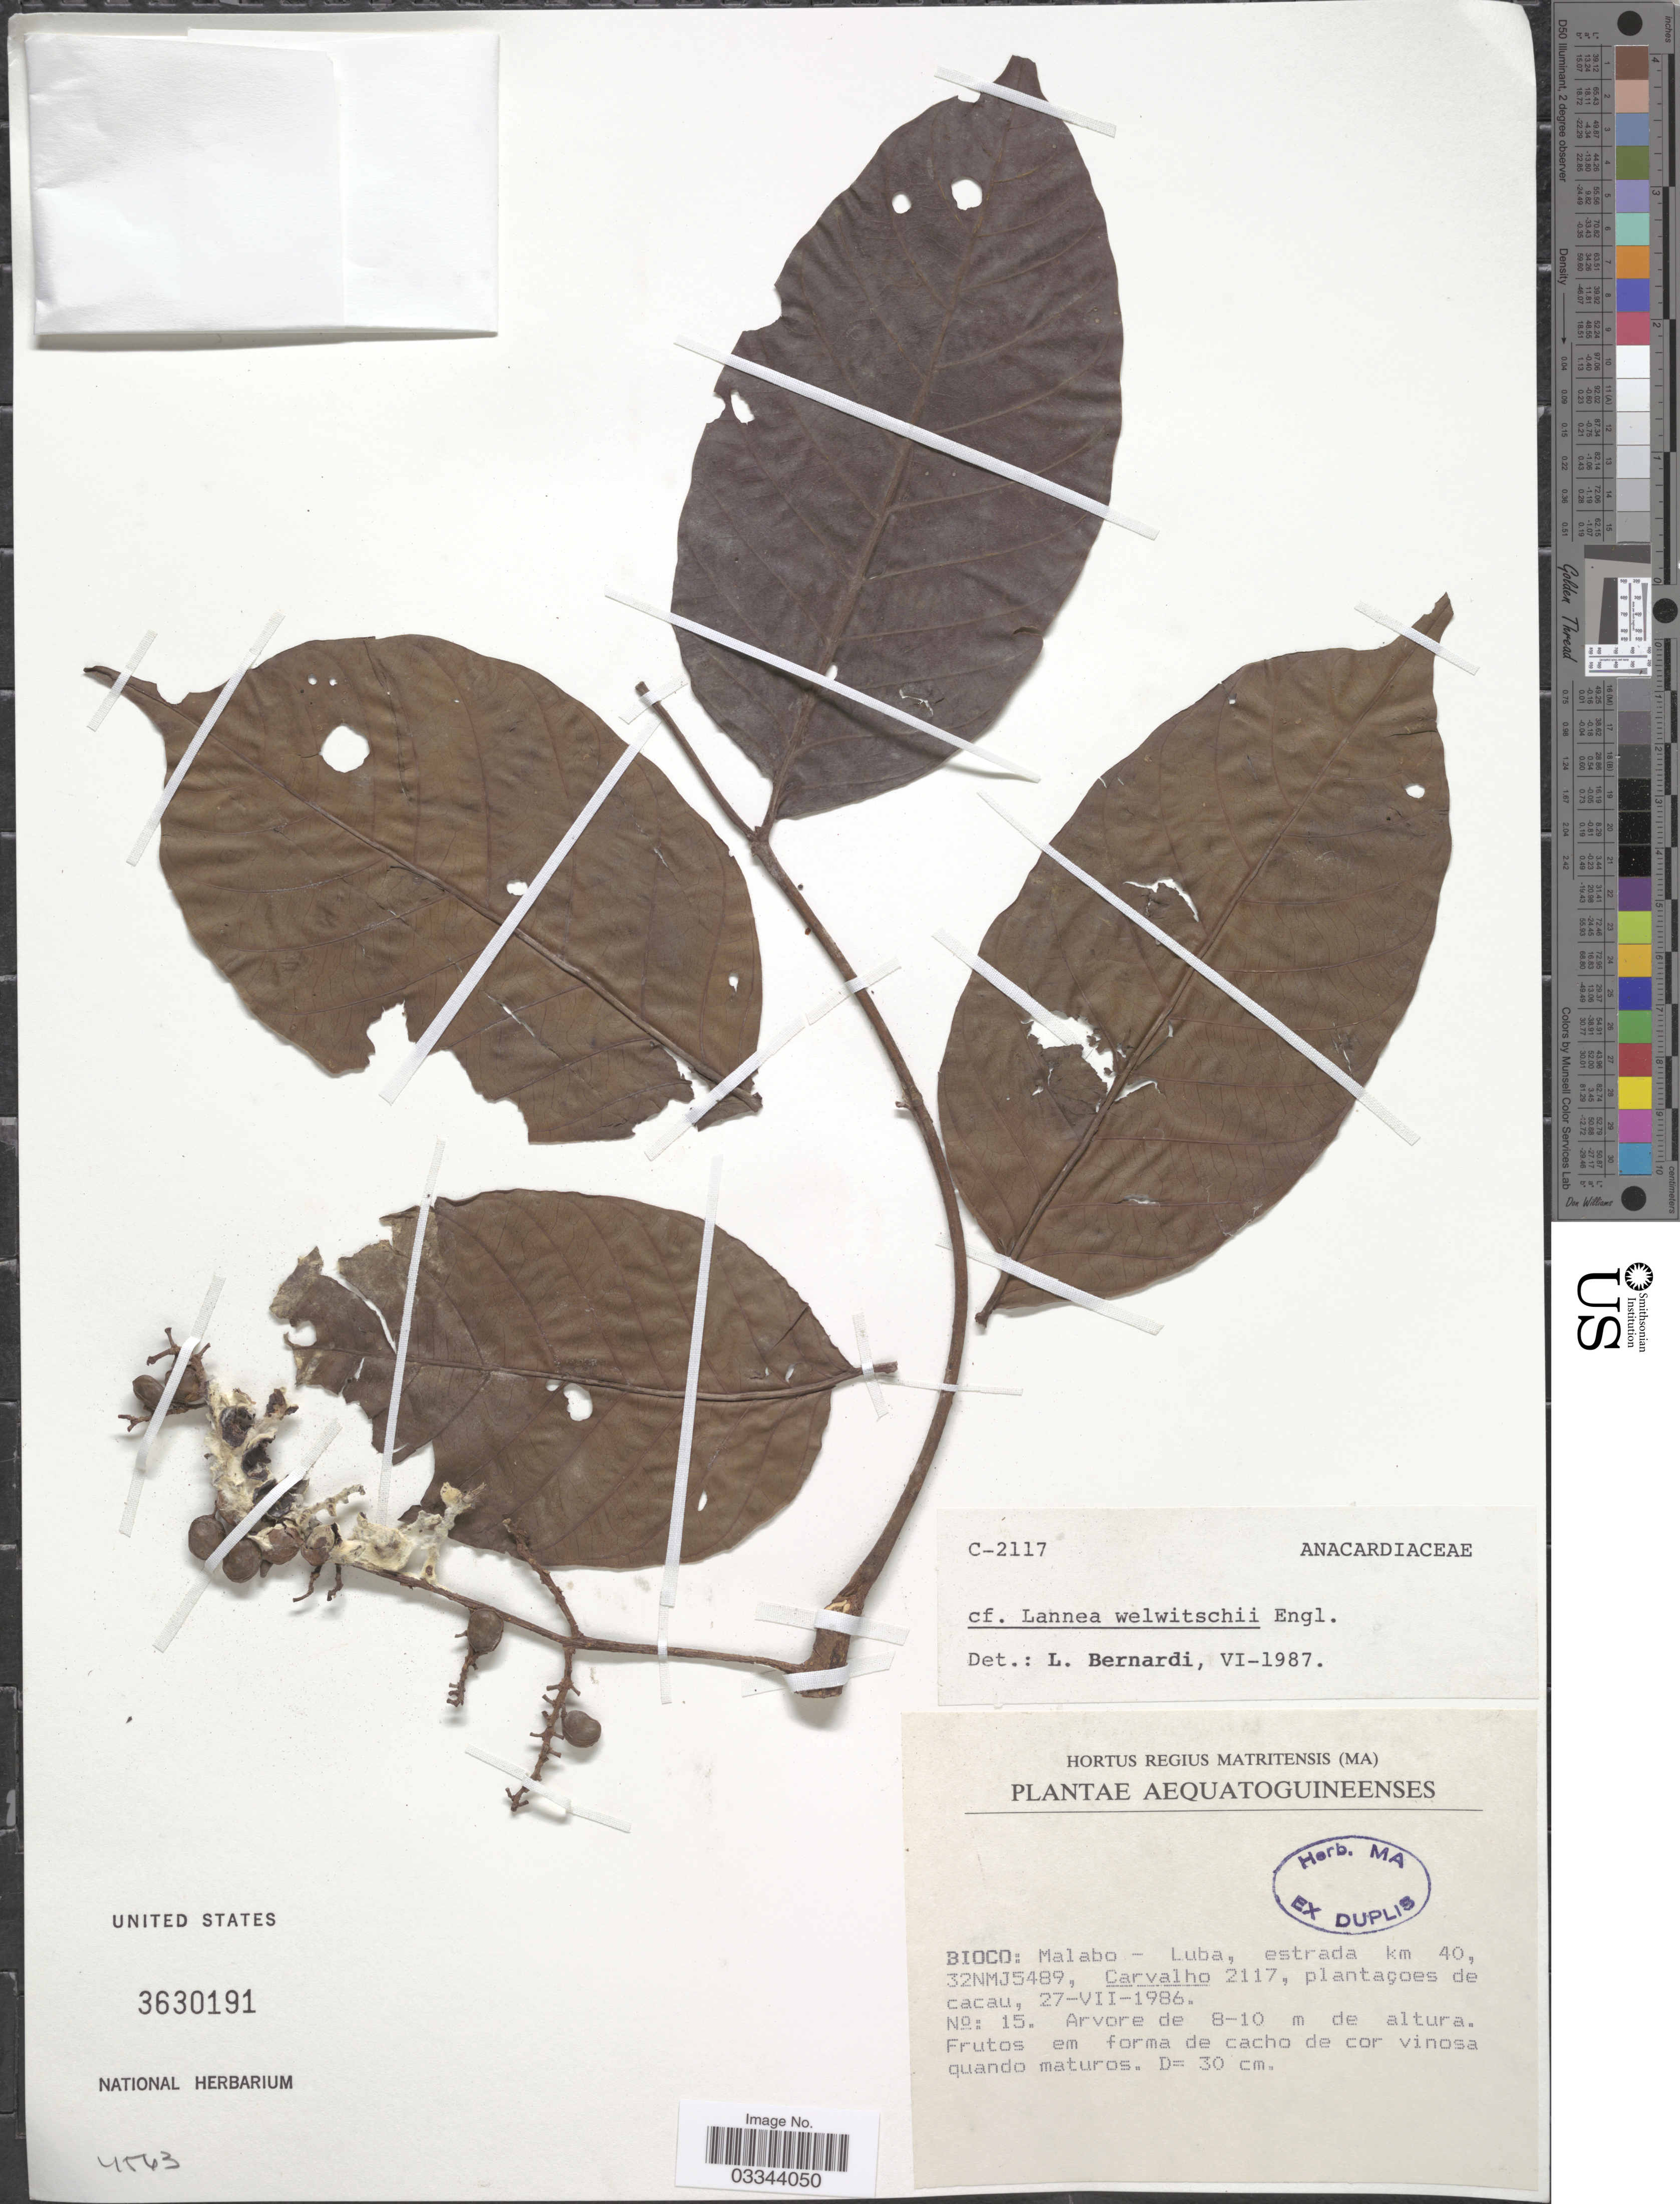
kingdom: Plantae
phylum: Tracheophyta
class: Magnoliopsida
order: Sapindales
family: Anacardiaceae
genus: Lannea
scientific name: Lannea welwitschii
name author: (Hiern) Engl.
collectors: Carvalho, --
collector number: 2117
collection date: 1986-07-27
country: Equatorial Guinea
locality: Aequatoguineenses. Bioco: Malabo - Luba, estrada km 40, 32NMK5489, plantaçoes de cacau.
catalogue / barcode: US 3630191